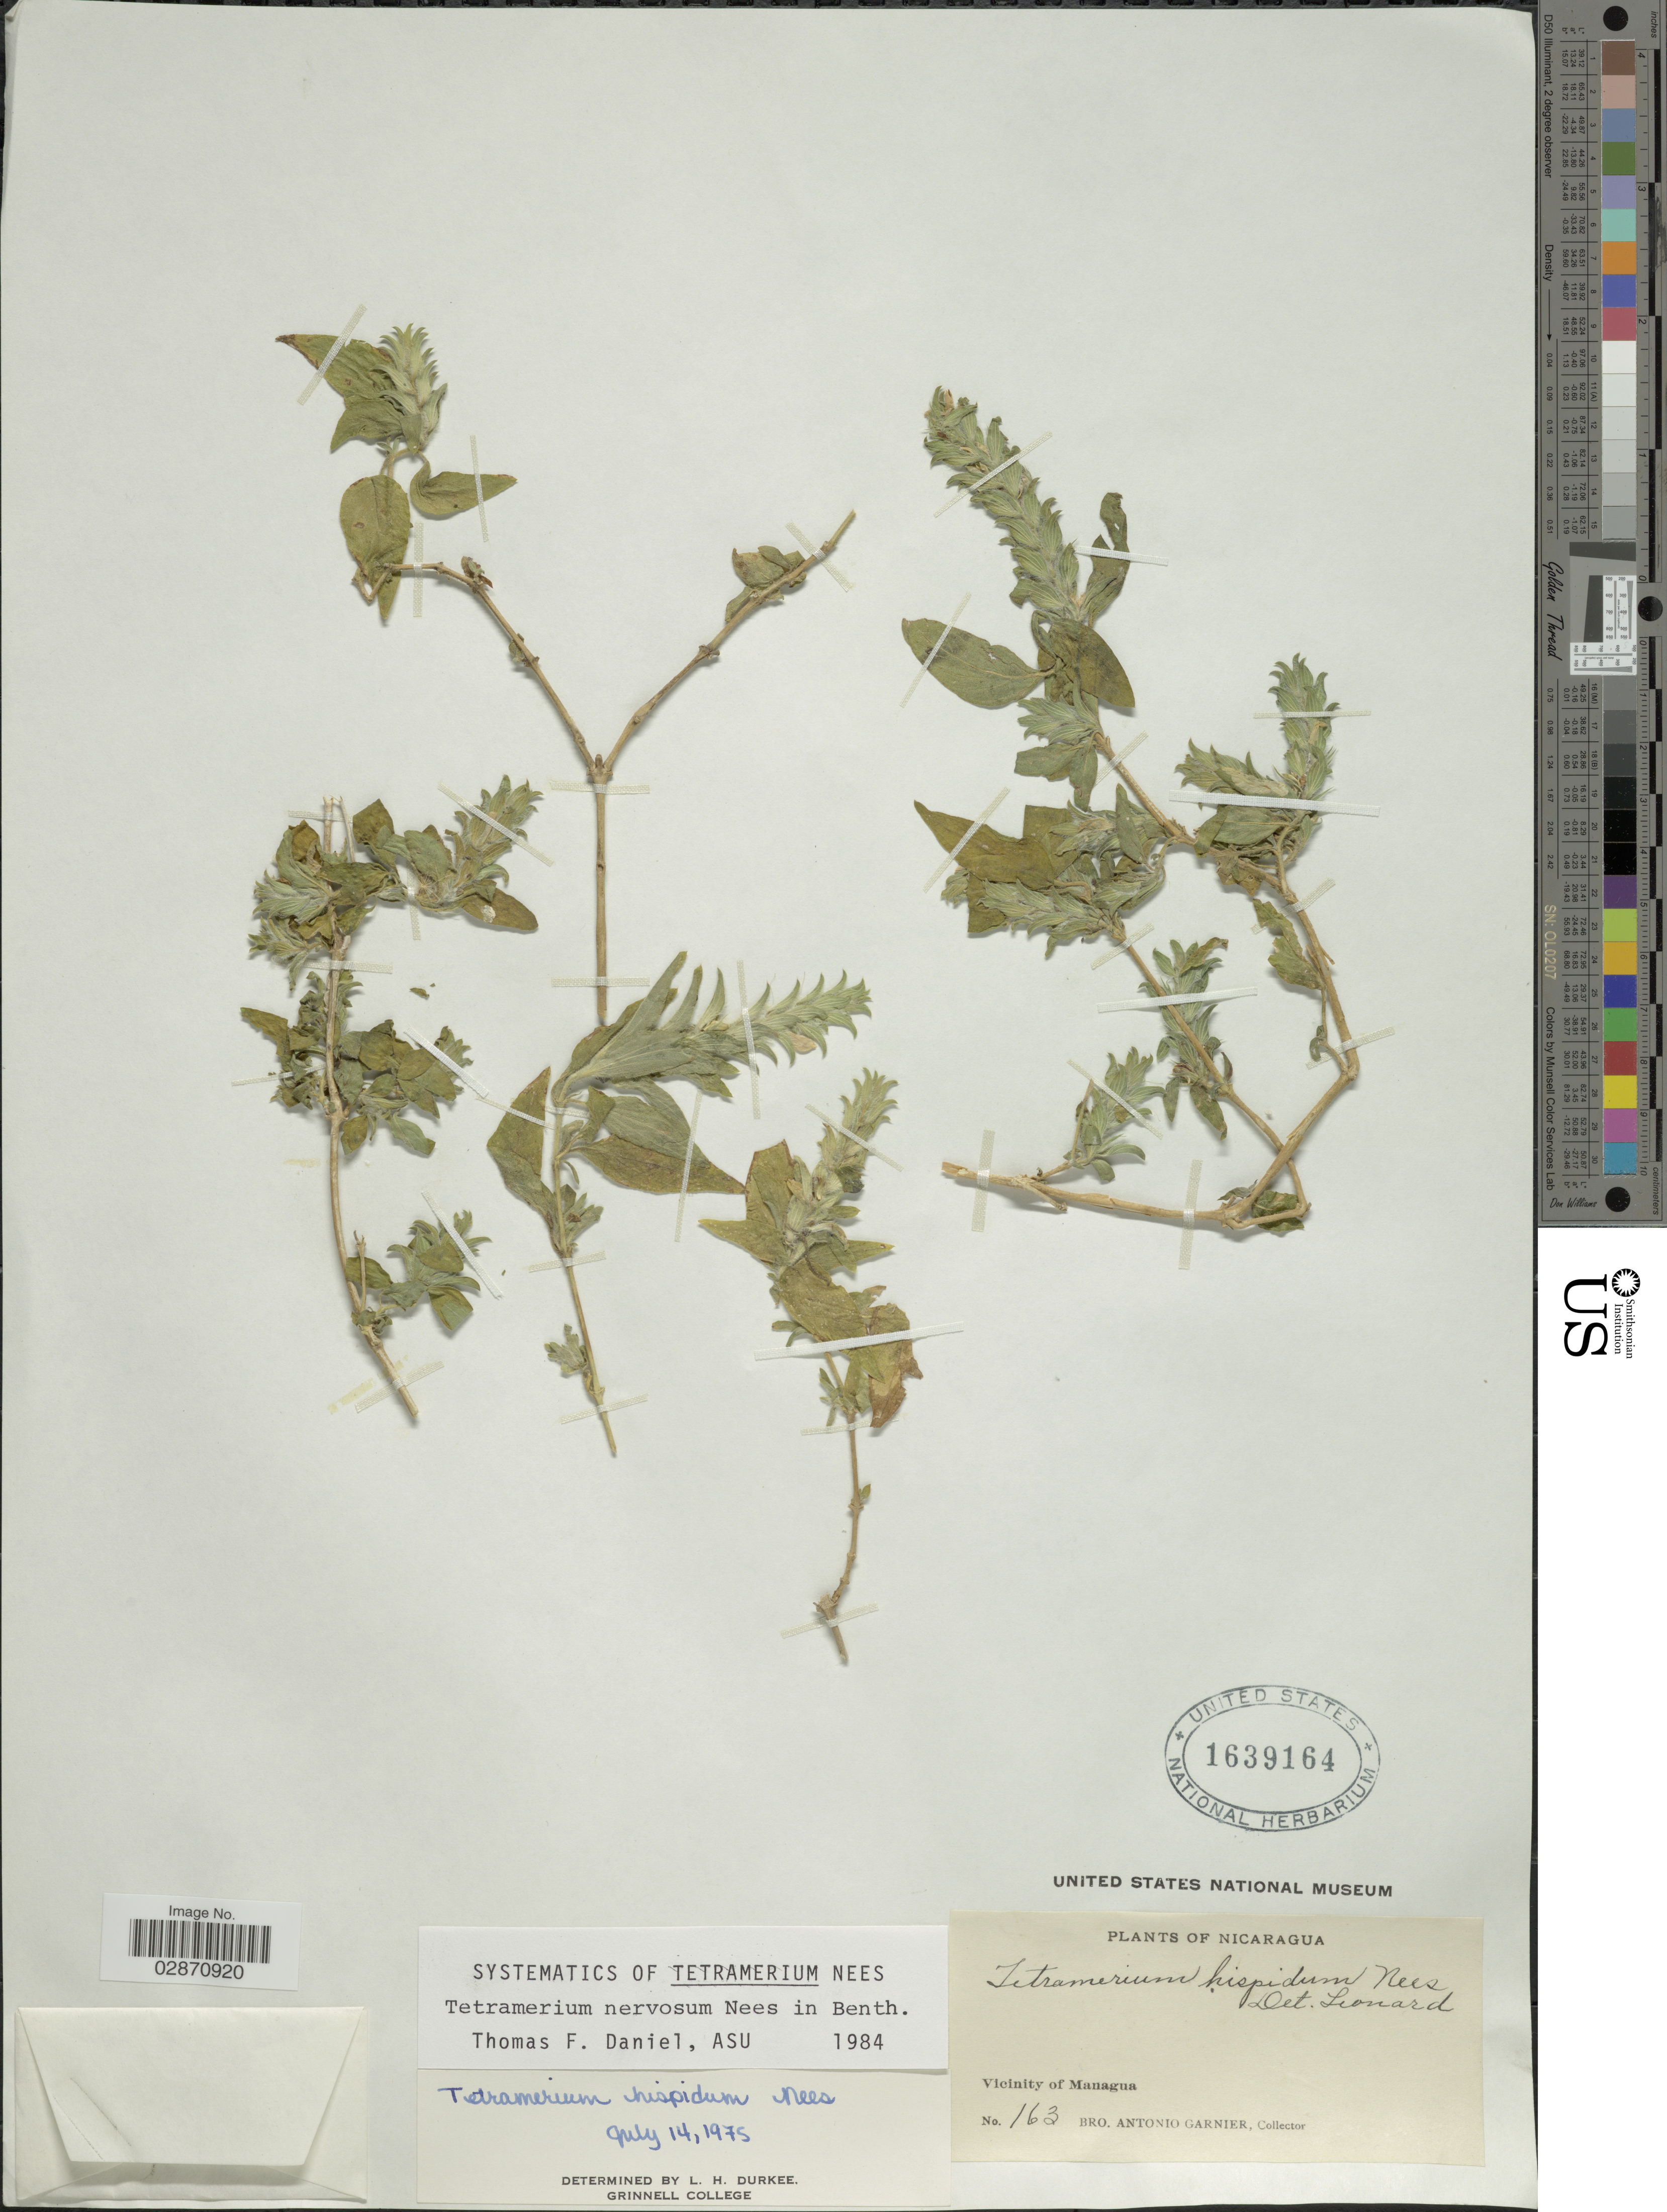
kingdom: Plantae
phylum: Tracheophyta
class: Magnoliopsida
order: Lamiales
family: Acanthaceae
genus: Tetramerium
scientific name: Tetramerium nervosum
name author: Nees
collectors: Bro. A. Garnier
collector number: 163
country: Nicaragua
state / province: Managua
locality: Vicinity of Managua.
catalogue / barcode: US 1639164